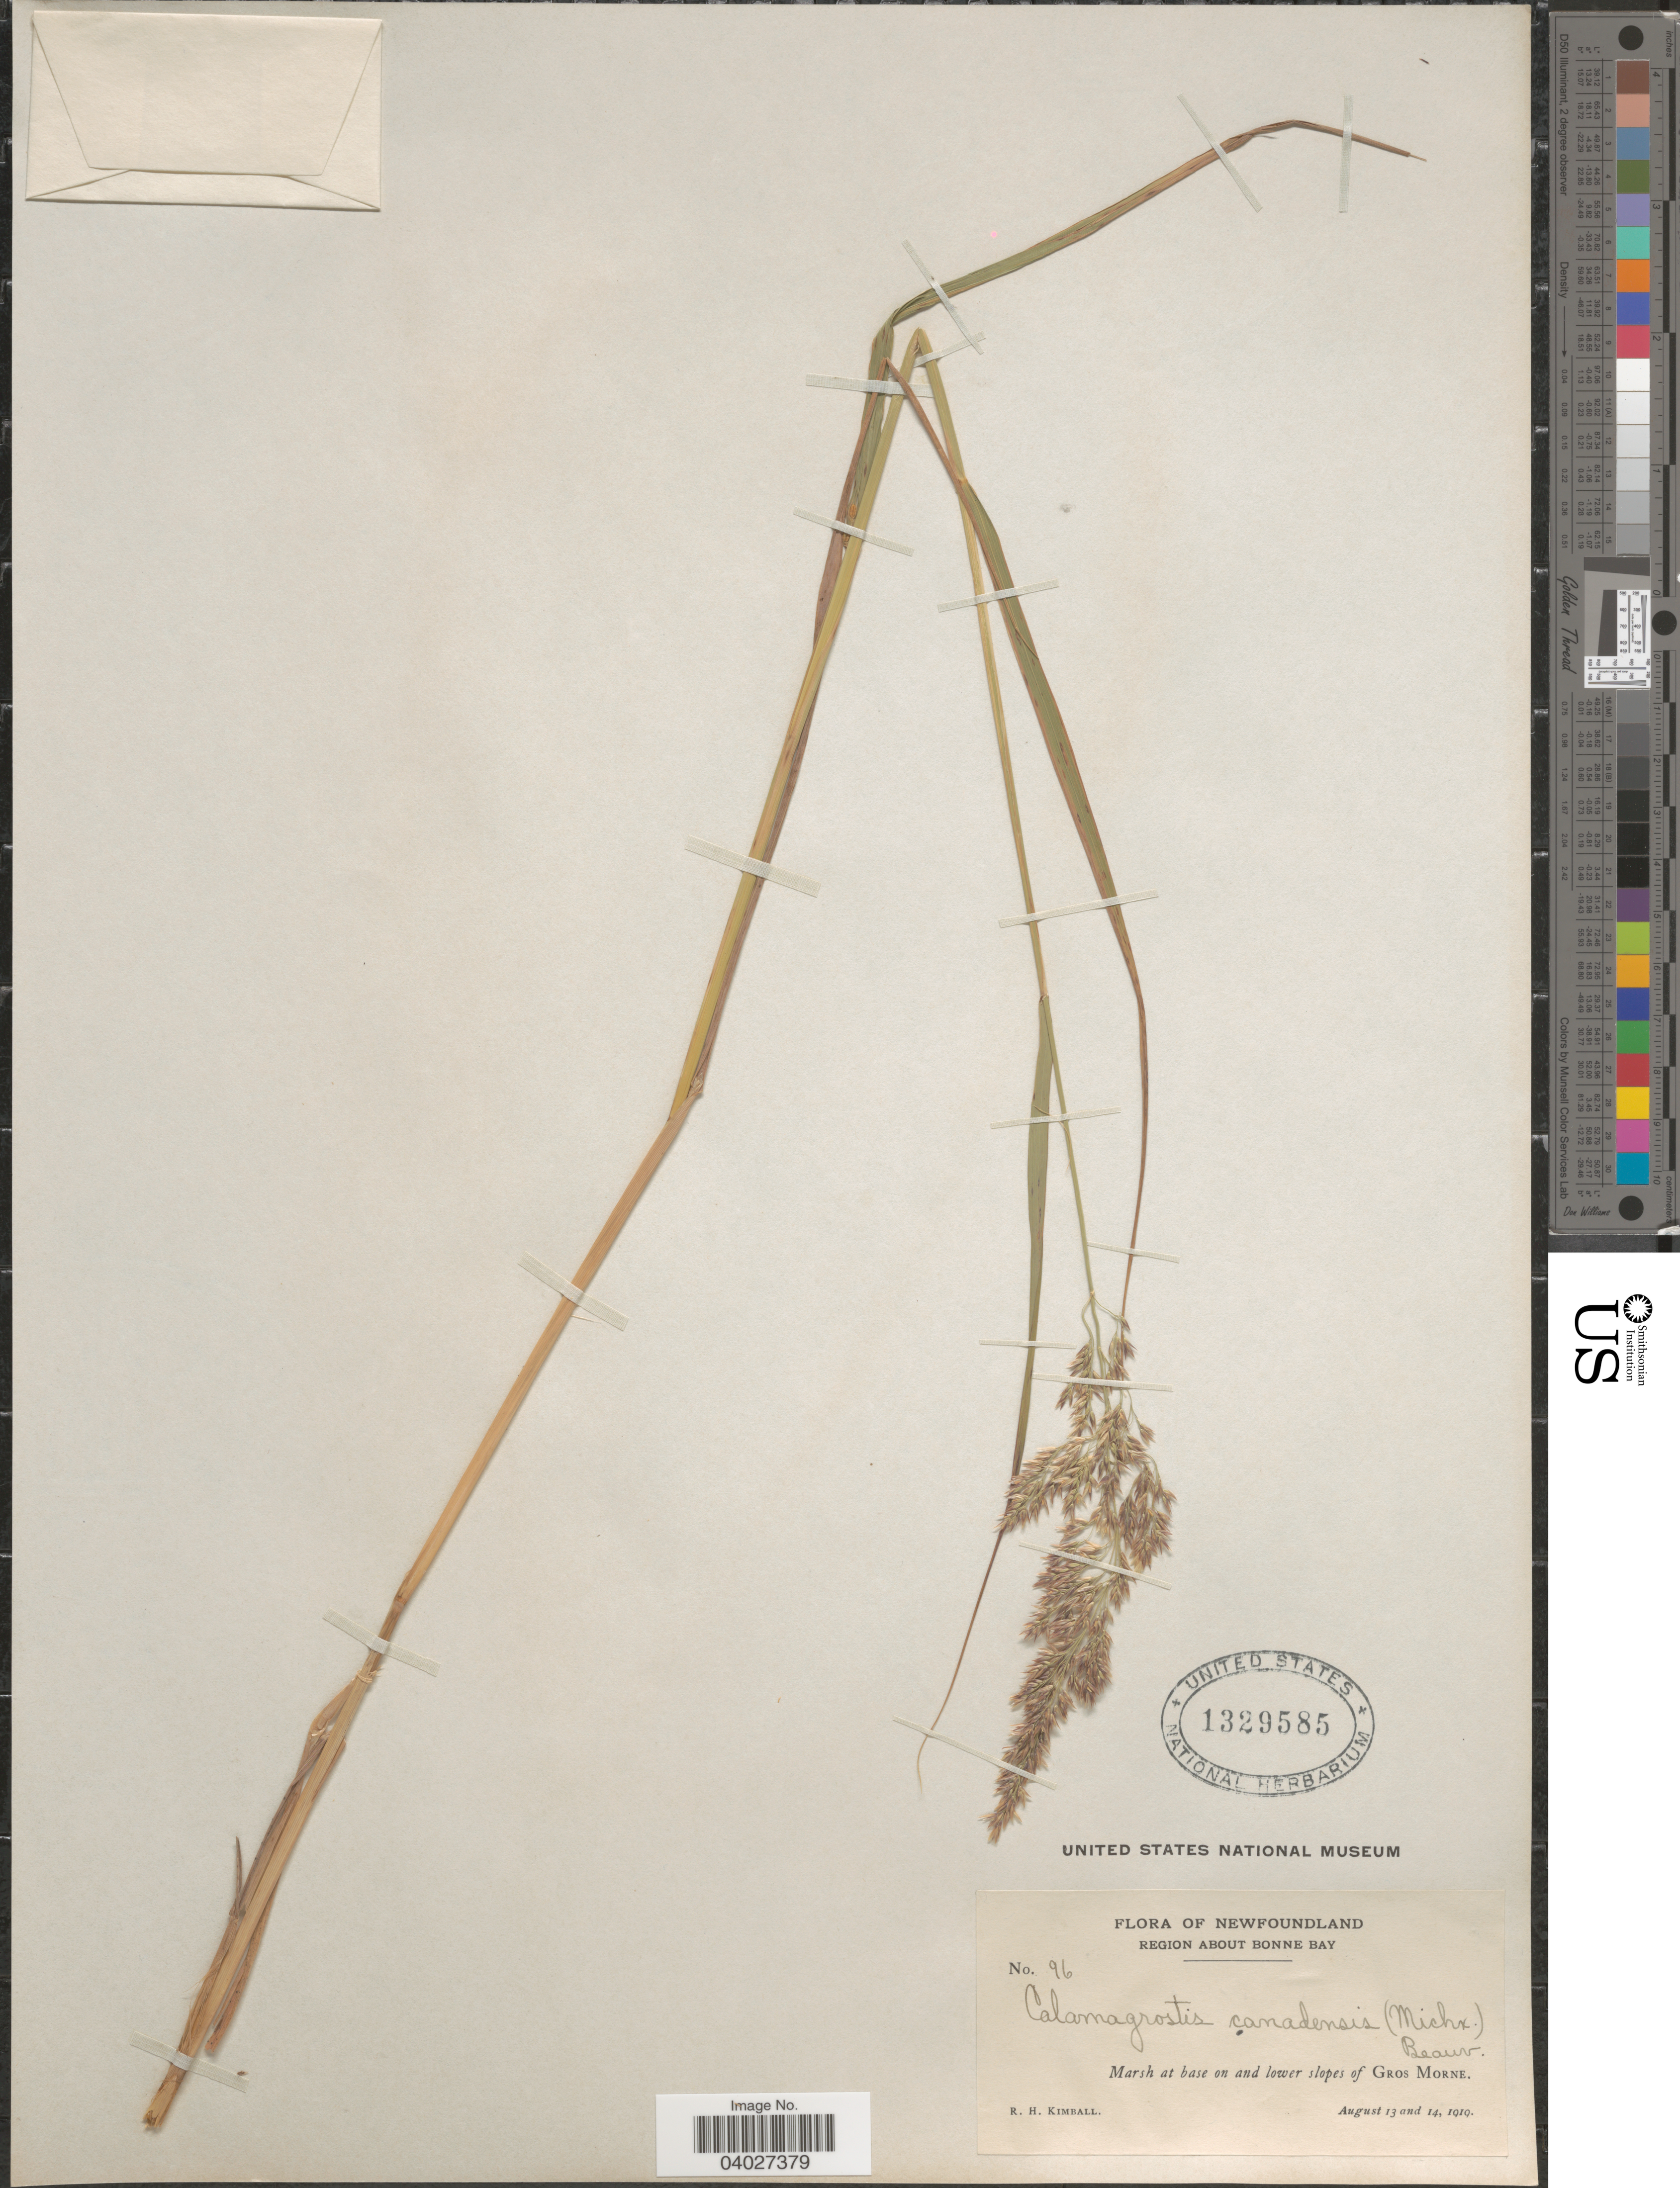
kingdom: Plantae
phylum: Tracheophyta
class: Liliopsida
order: Poales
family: Poaceae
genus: Calamagrostis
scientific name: Calamagrostis canadensis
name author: (Michx.) P. Beauv.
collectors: R. Kimball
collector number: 96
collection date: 1919-08-13/1919-08-14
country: Canada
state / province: Newfoundland and Labrador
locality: Region about Bonne Bay. Marsh at base on and lower slopes of Gros Morne.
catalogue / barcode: US 1329585